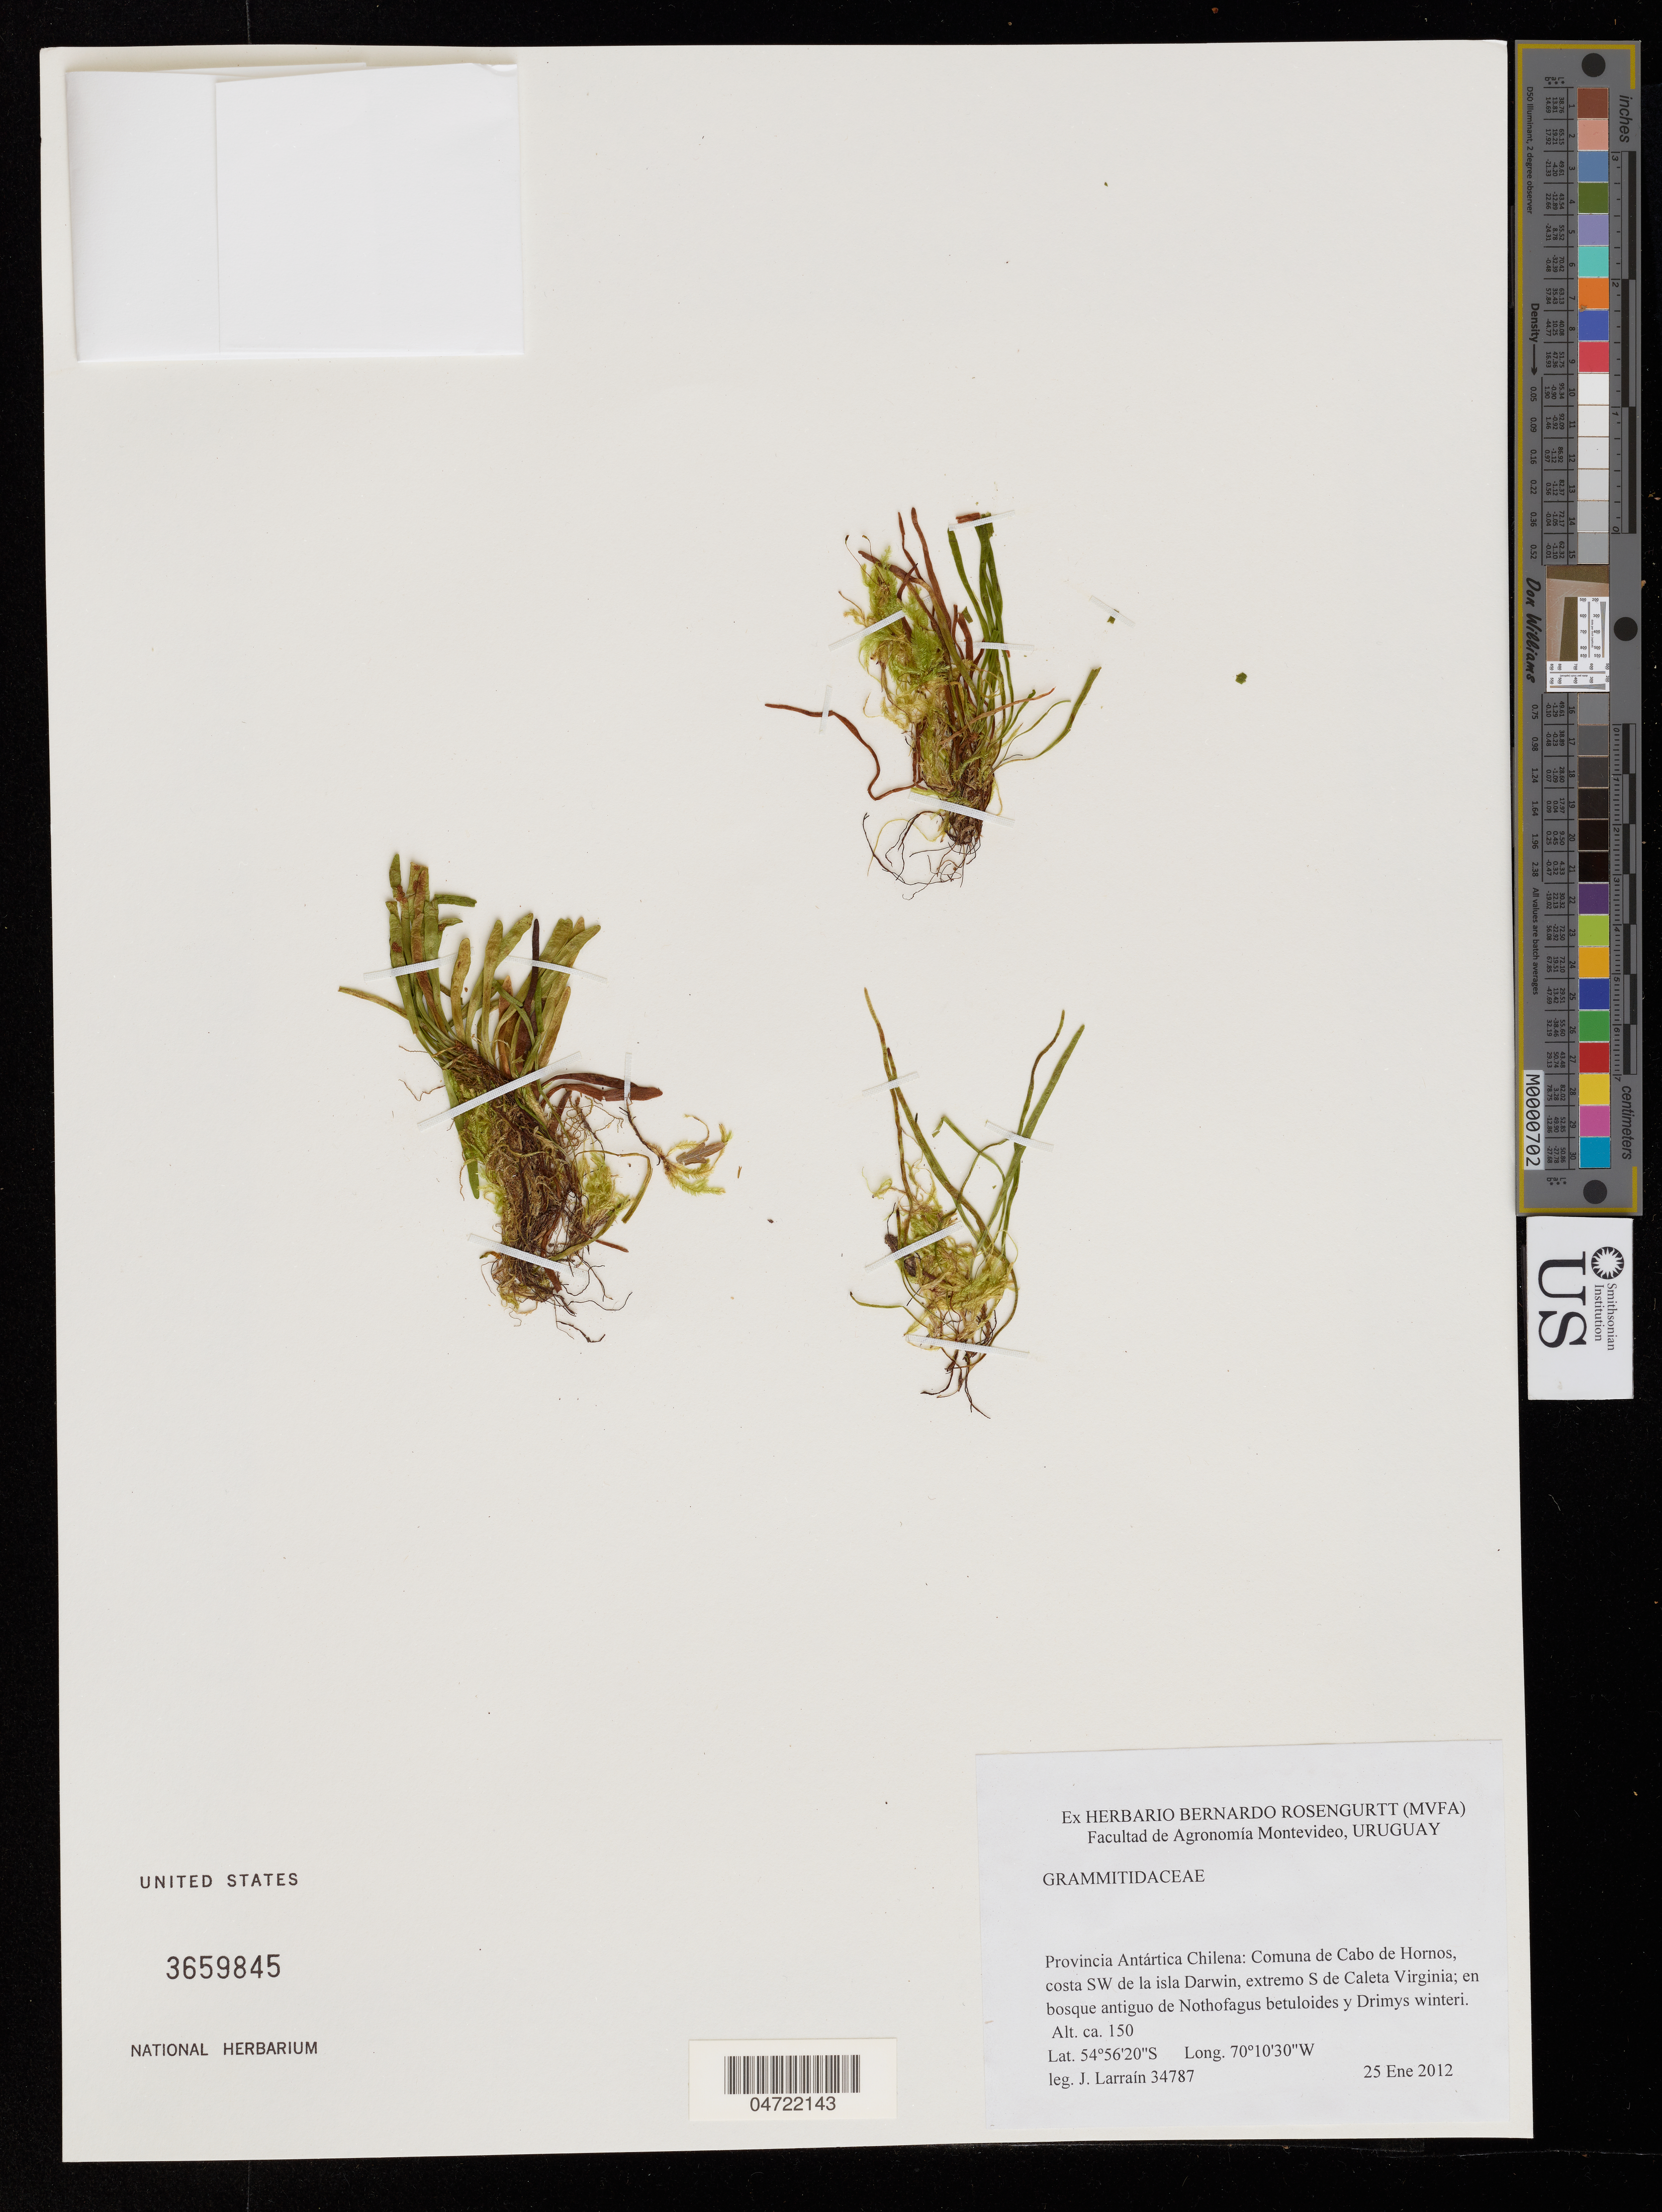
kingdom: Plantae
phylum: Tracheophyta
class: Polypodiopsida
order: Polypodiales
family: Polypodiaceae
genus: Grammitis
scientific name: Grammitis sp.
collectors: J. Larraín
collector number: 34787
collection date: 2012-01-25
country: Chile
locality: Provincia Antartica Chilena: Comuna de Cabo de Hornos, costa SW de la isla Darwin, extremo S de Caleta Virginia.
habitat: En bosque antiguo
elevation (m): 150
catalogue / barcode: US 3659845